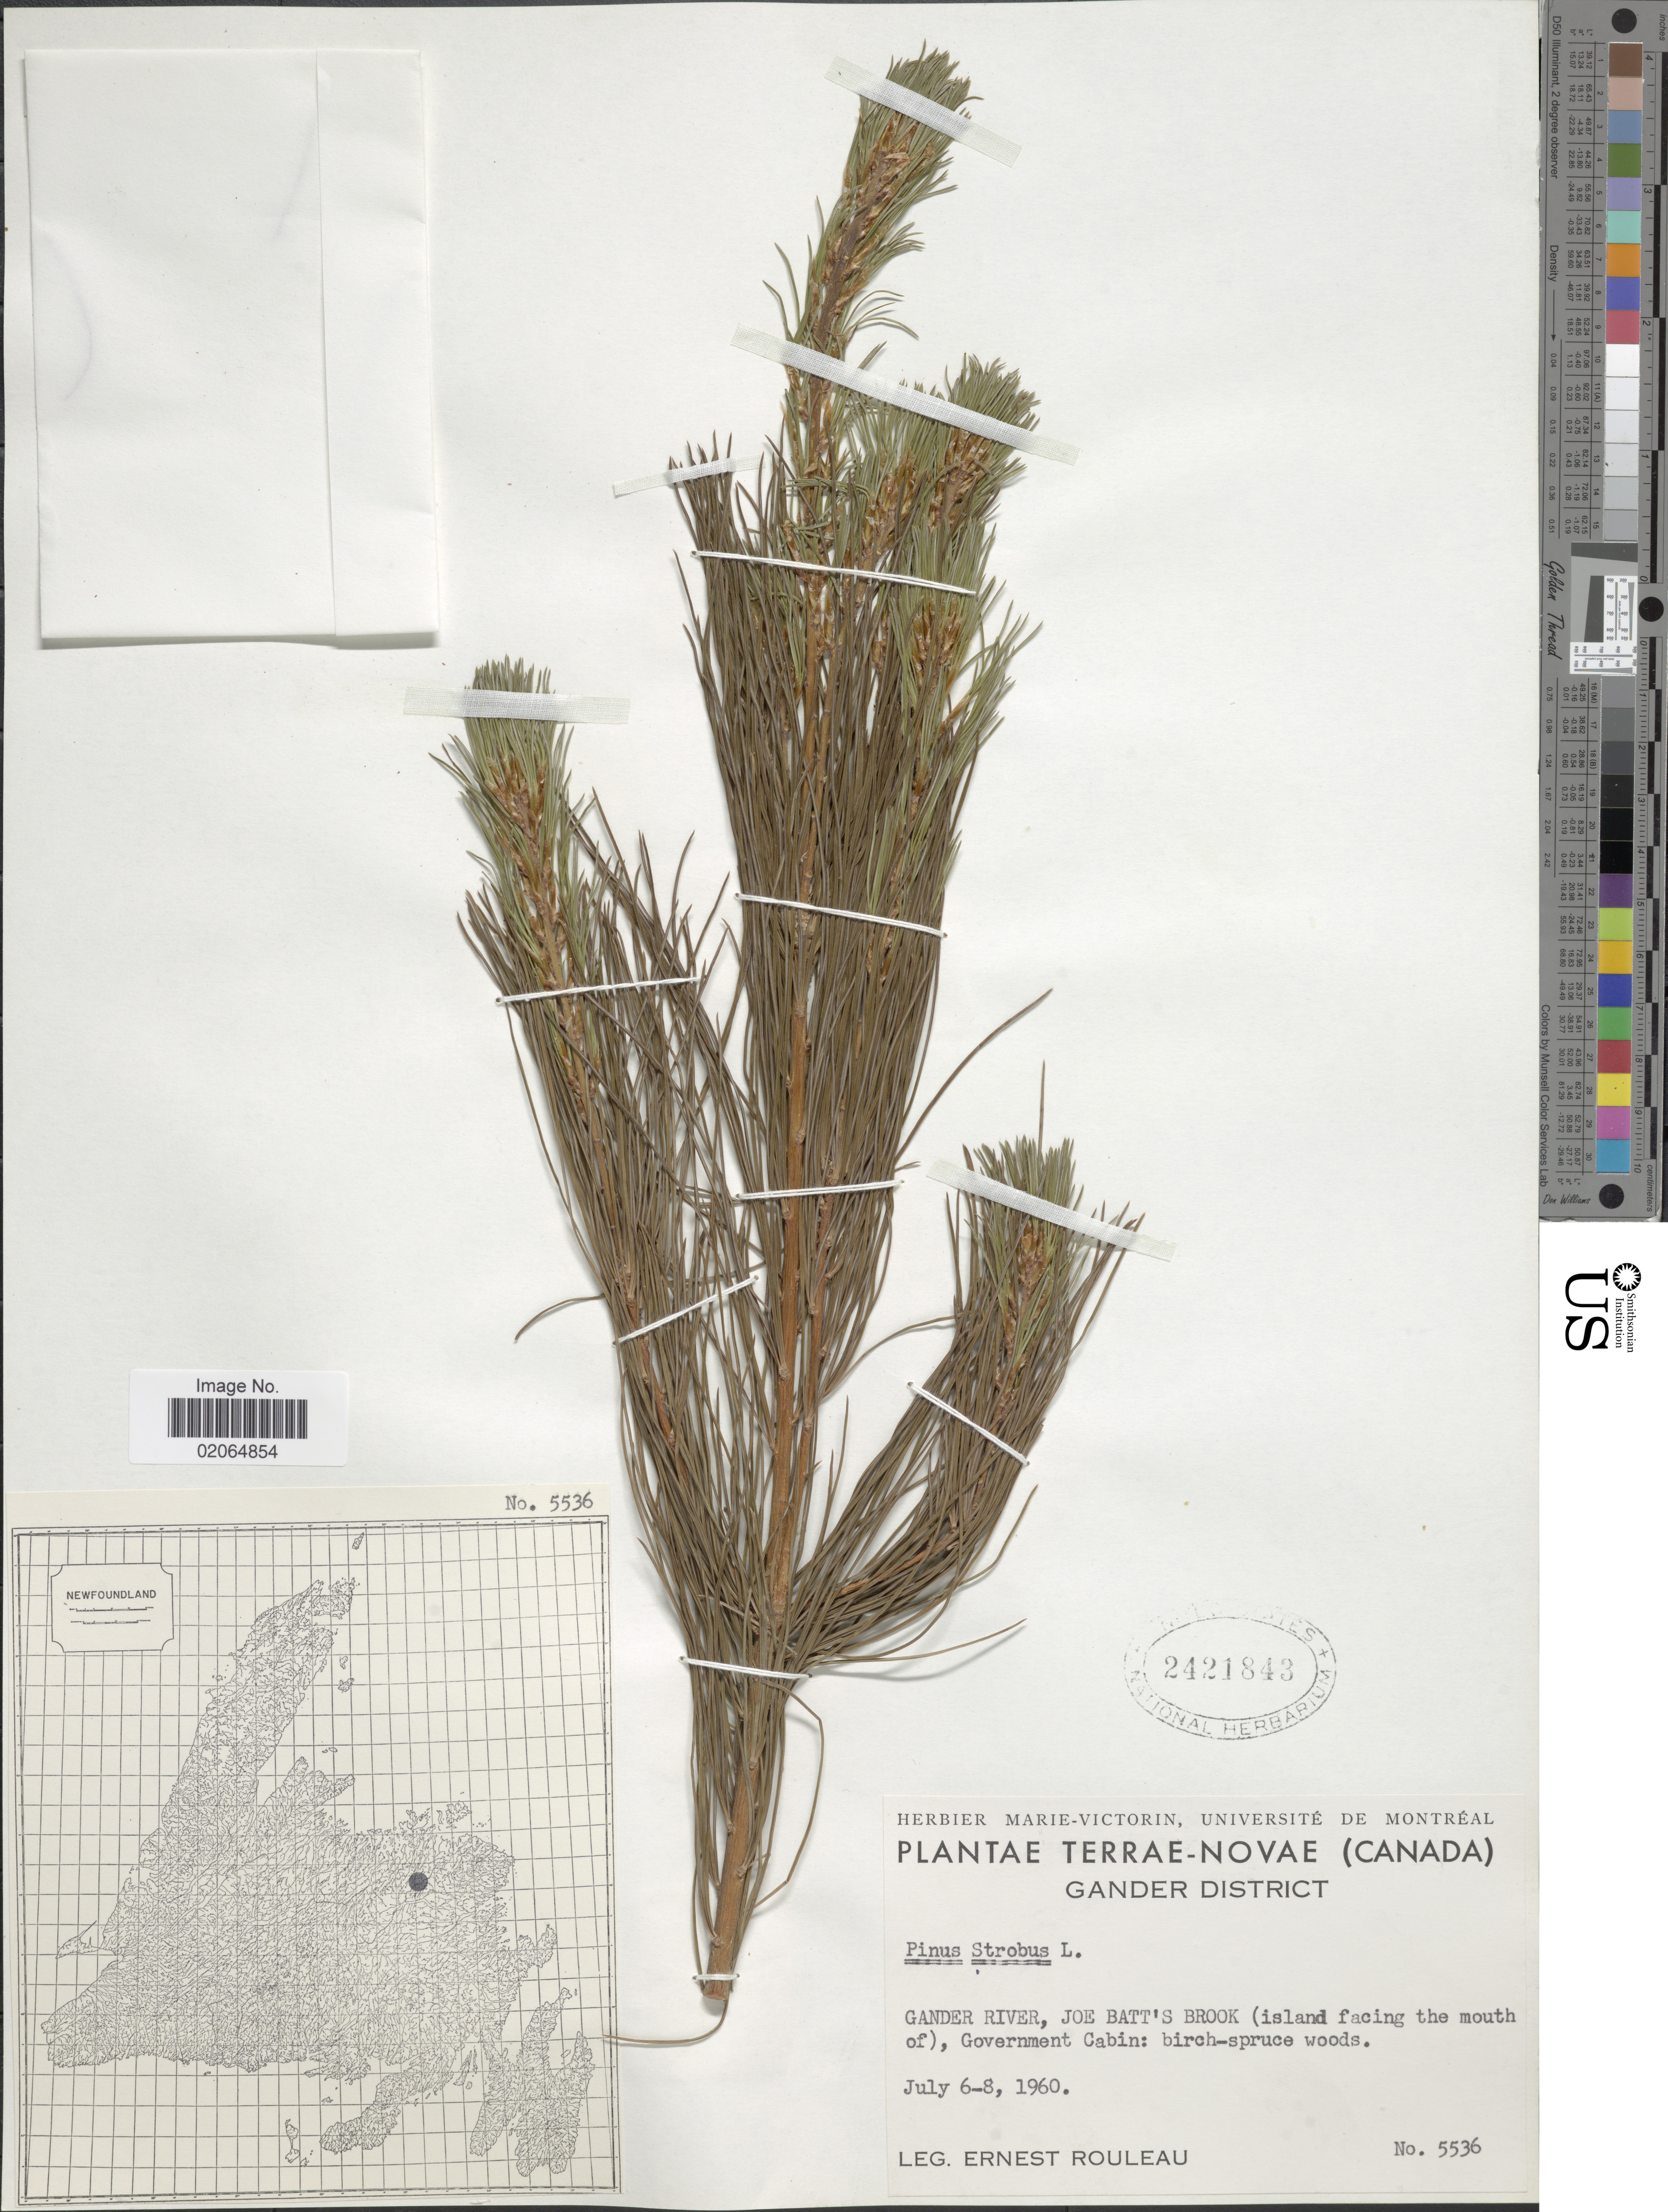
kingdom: Plantae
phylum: Tracheophyta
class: Pinopsida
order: Pinales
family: Pinaceae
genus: Pinus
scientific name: Pinus strobus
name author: L.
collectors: E. Rouleau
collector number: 5536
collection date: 1960-07-06/1960-07-08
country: Canada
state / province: Newfoundland and Labrador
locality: Terrae-Novae, Gander District, Gander River, Joe Batt's Brook (island facing the mouth of), Government Cabin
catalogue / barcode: US 2421843